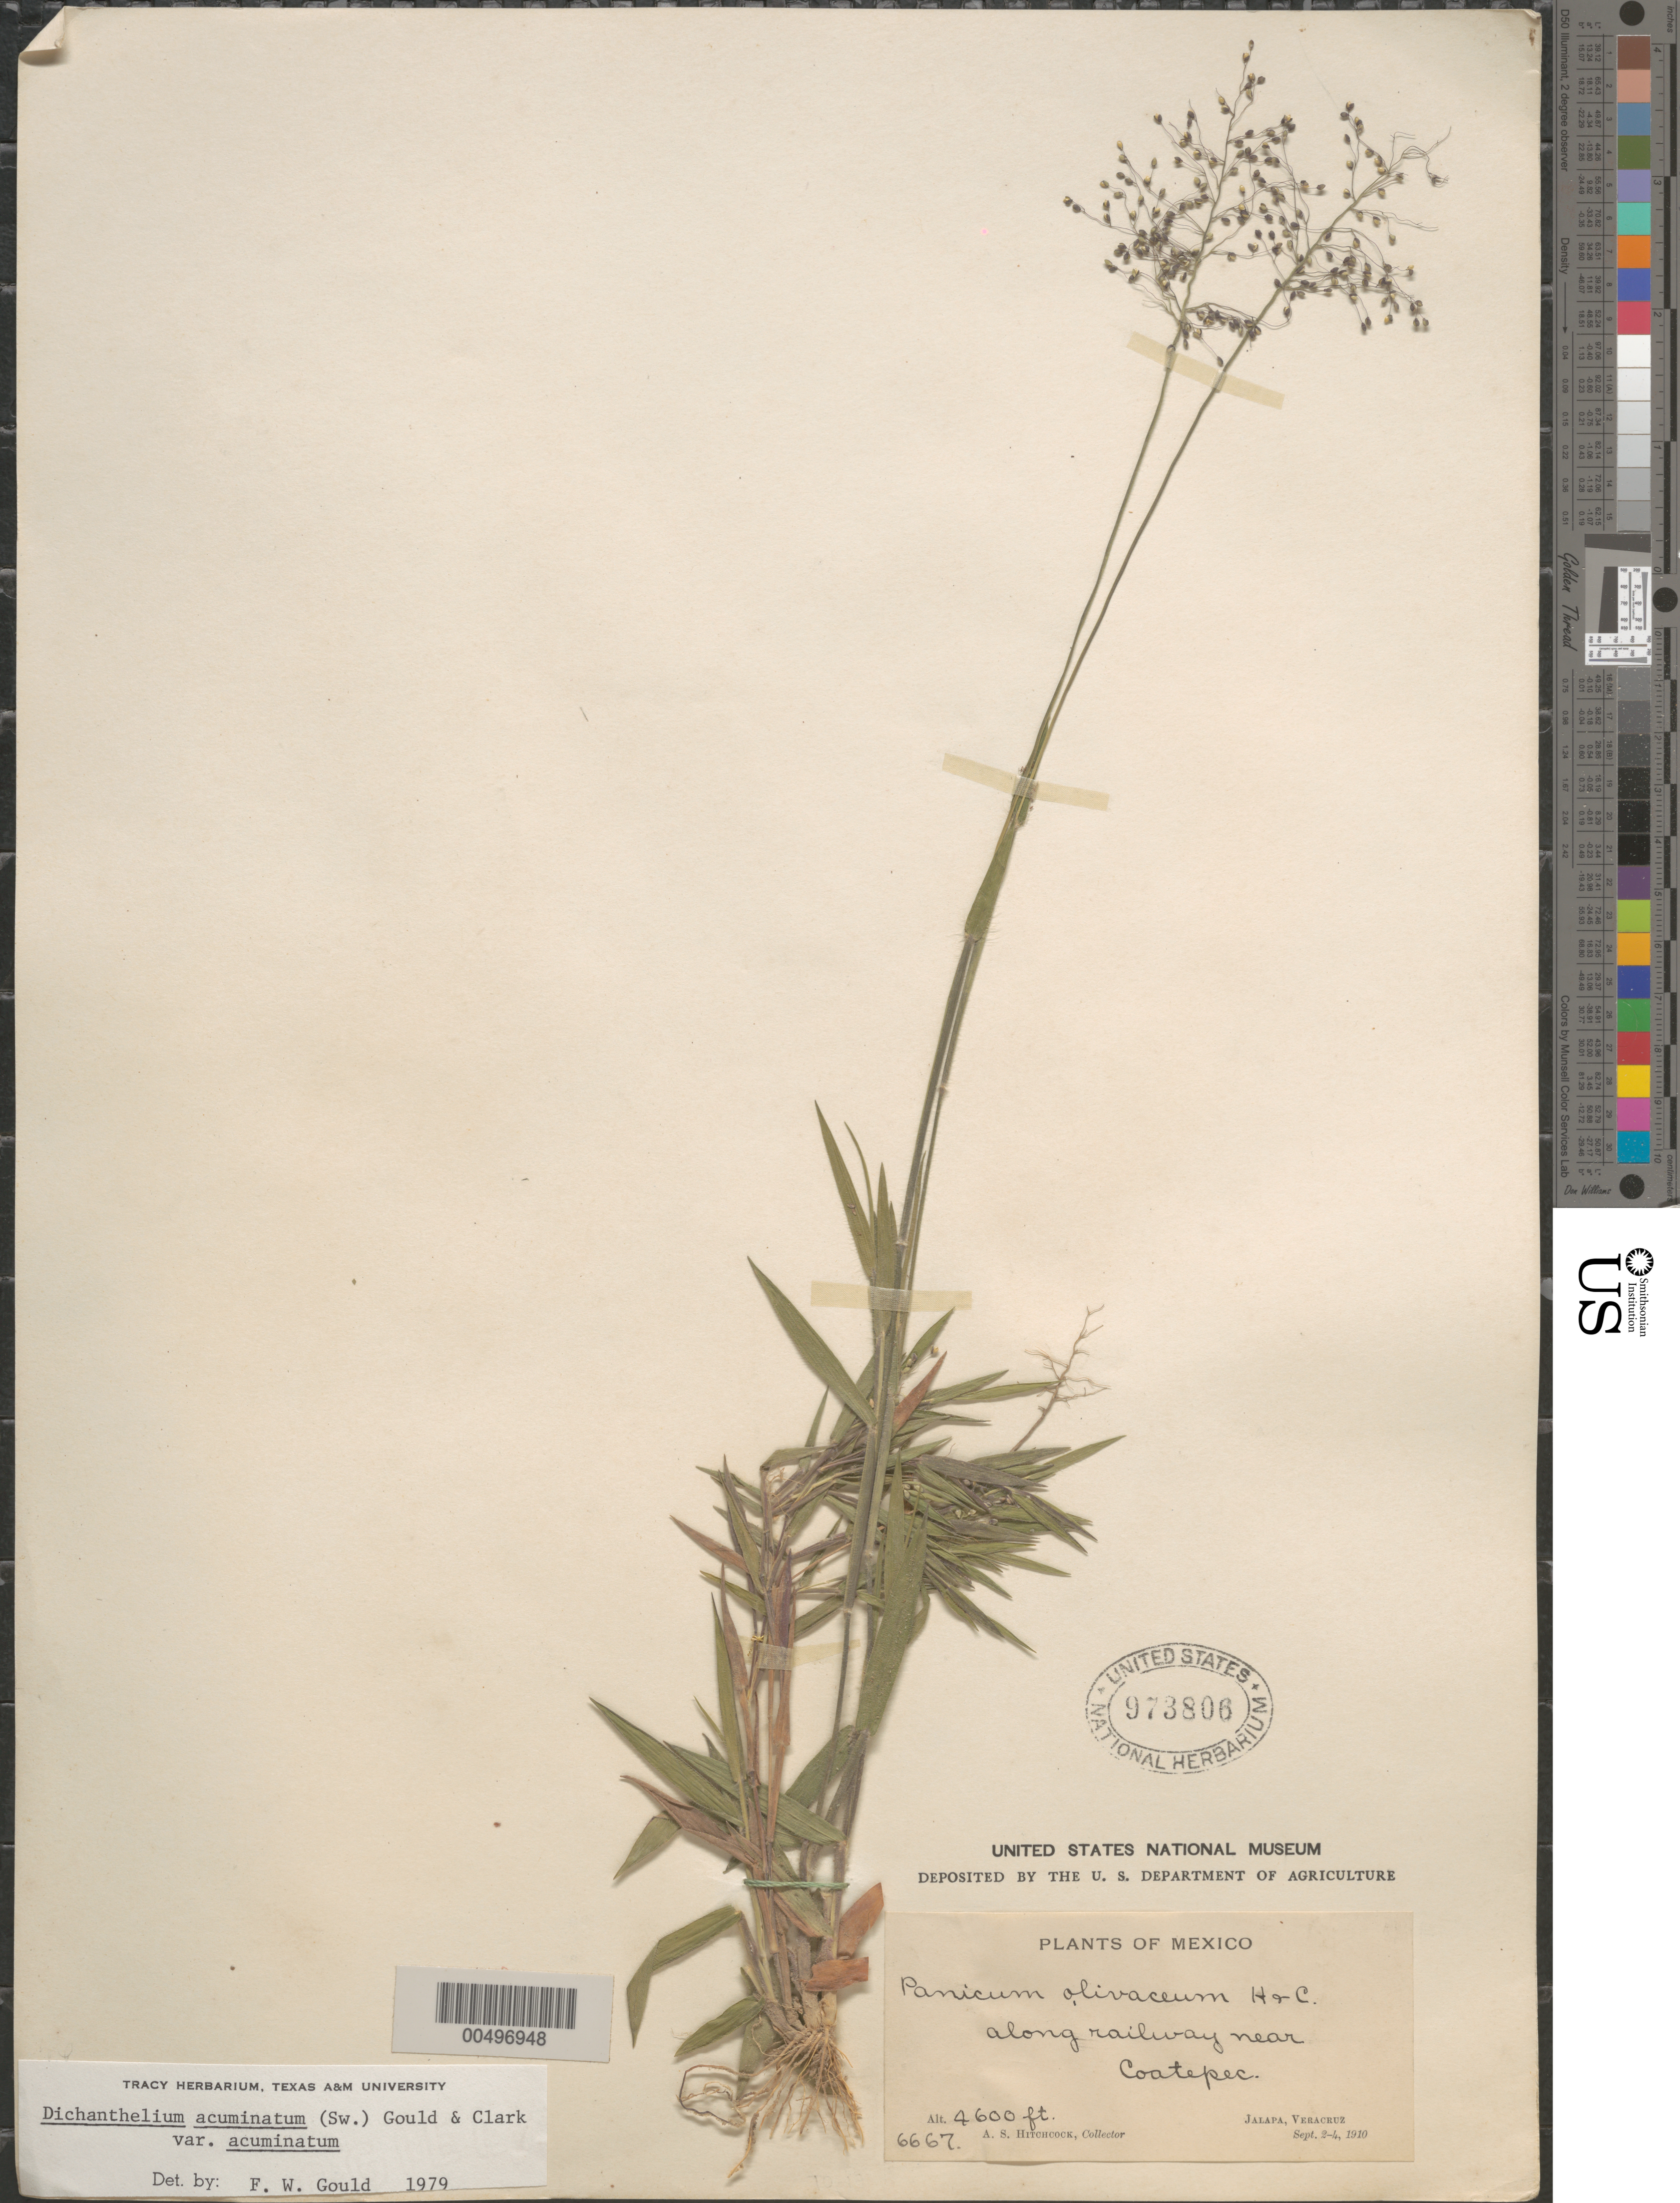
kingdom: Plantae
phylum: Tracheophyta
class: Liliopsida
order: Poales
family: Poaceae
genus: Dichanthelium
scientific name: Dichanthelium acuminatum var. acuminatum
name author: (Sw.) Gould & C.A. Clark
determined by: Gould, F. W.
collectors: A. S. Hitchcock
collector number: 6667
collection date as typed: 2 Sep 1910 to 4 Sep 1910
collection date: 1910-09-02/1910-09-04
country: Mexico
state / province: Veracruz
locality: Near Coatepec, Jalapa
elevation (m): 1402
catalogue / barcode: US 973806